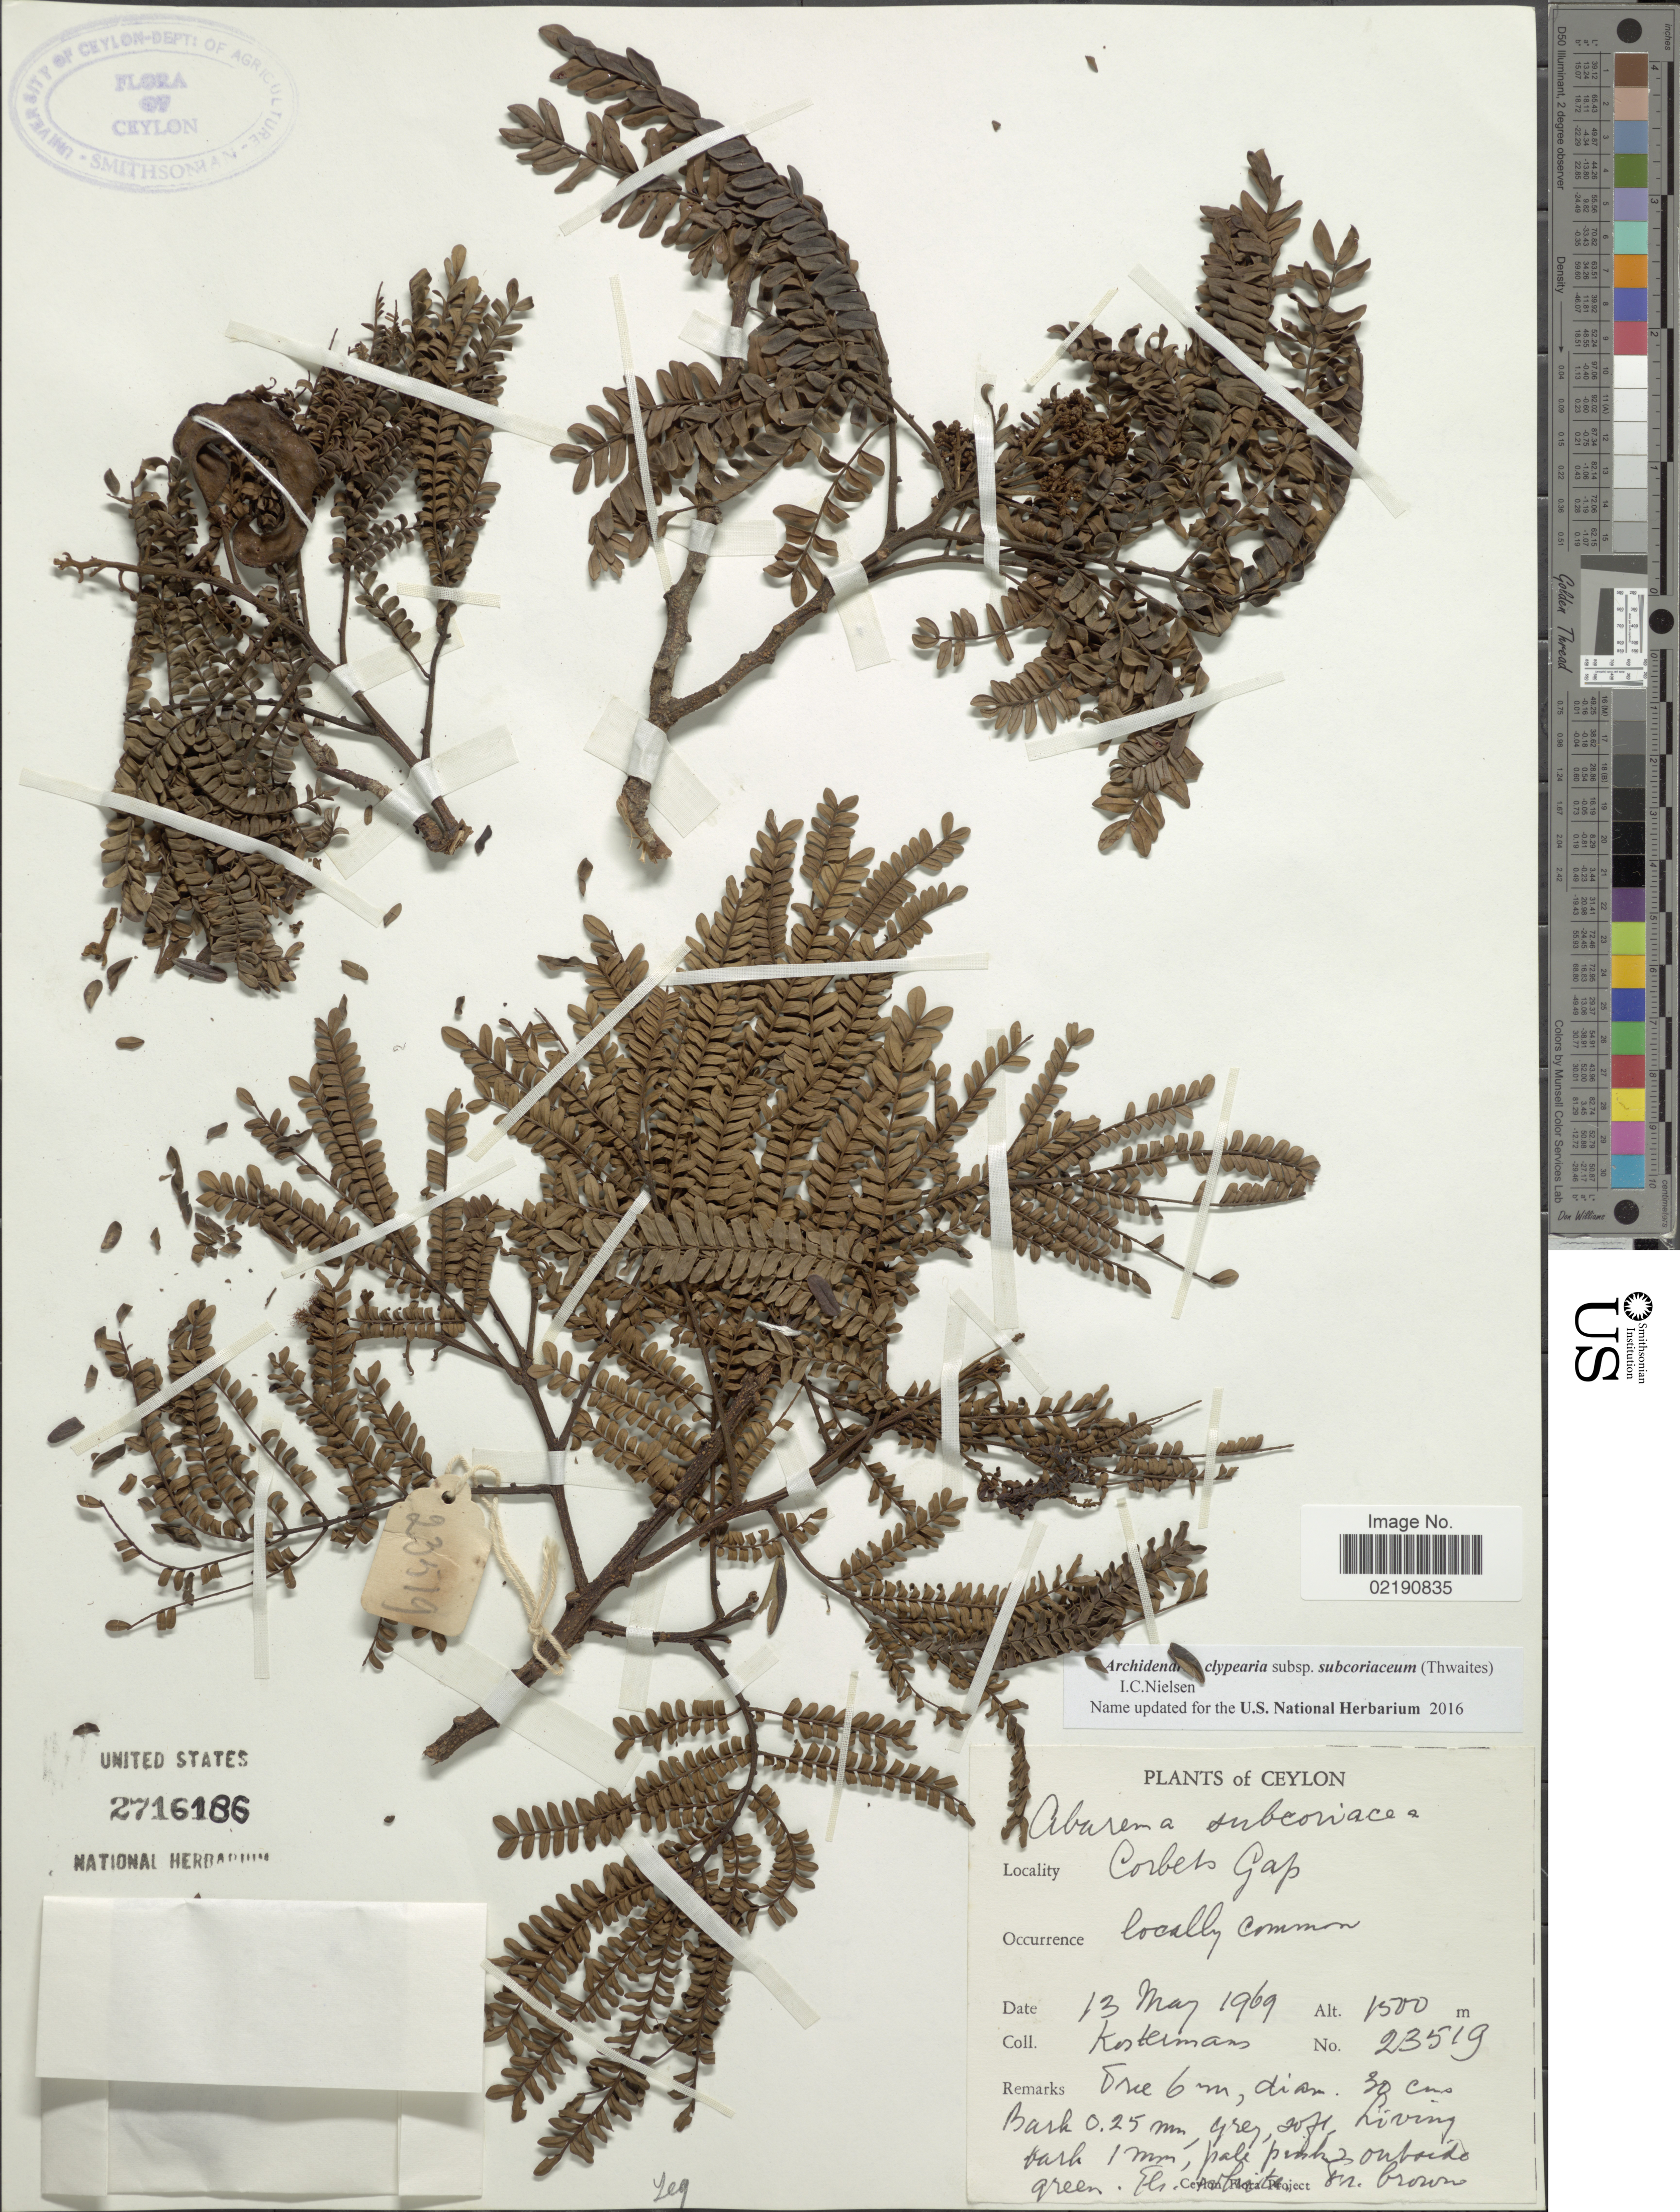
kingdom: Plantae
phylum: Tracheophyta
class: Magnoliopsida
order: Fabales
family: Fabaceae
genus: Archidendron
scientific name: Archidendron clypearia var. subcoriaceum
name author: M. Gangop. & Chakrabarty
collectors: A. J. G. Kostermans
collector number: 23519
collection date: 1969-05-13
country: Sri Lanka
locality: Corbets [interpreted] Gap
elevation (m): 1500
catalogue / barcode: US 2716186